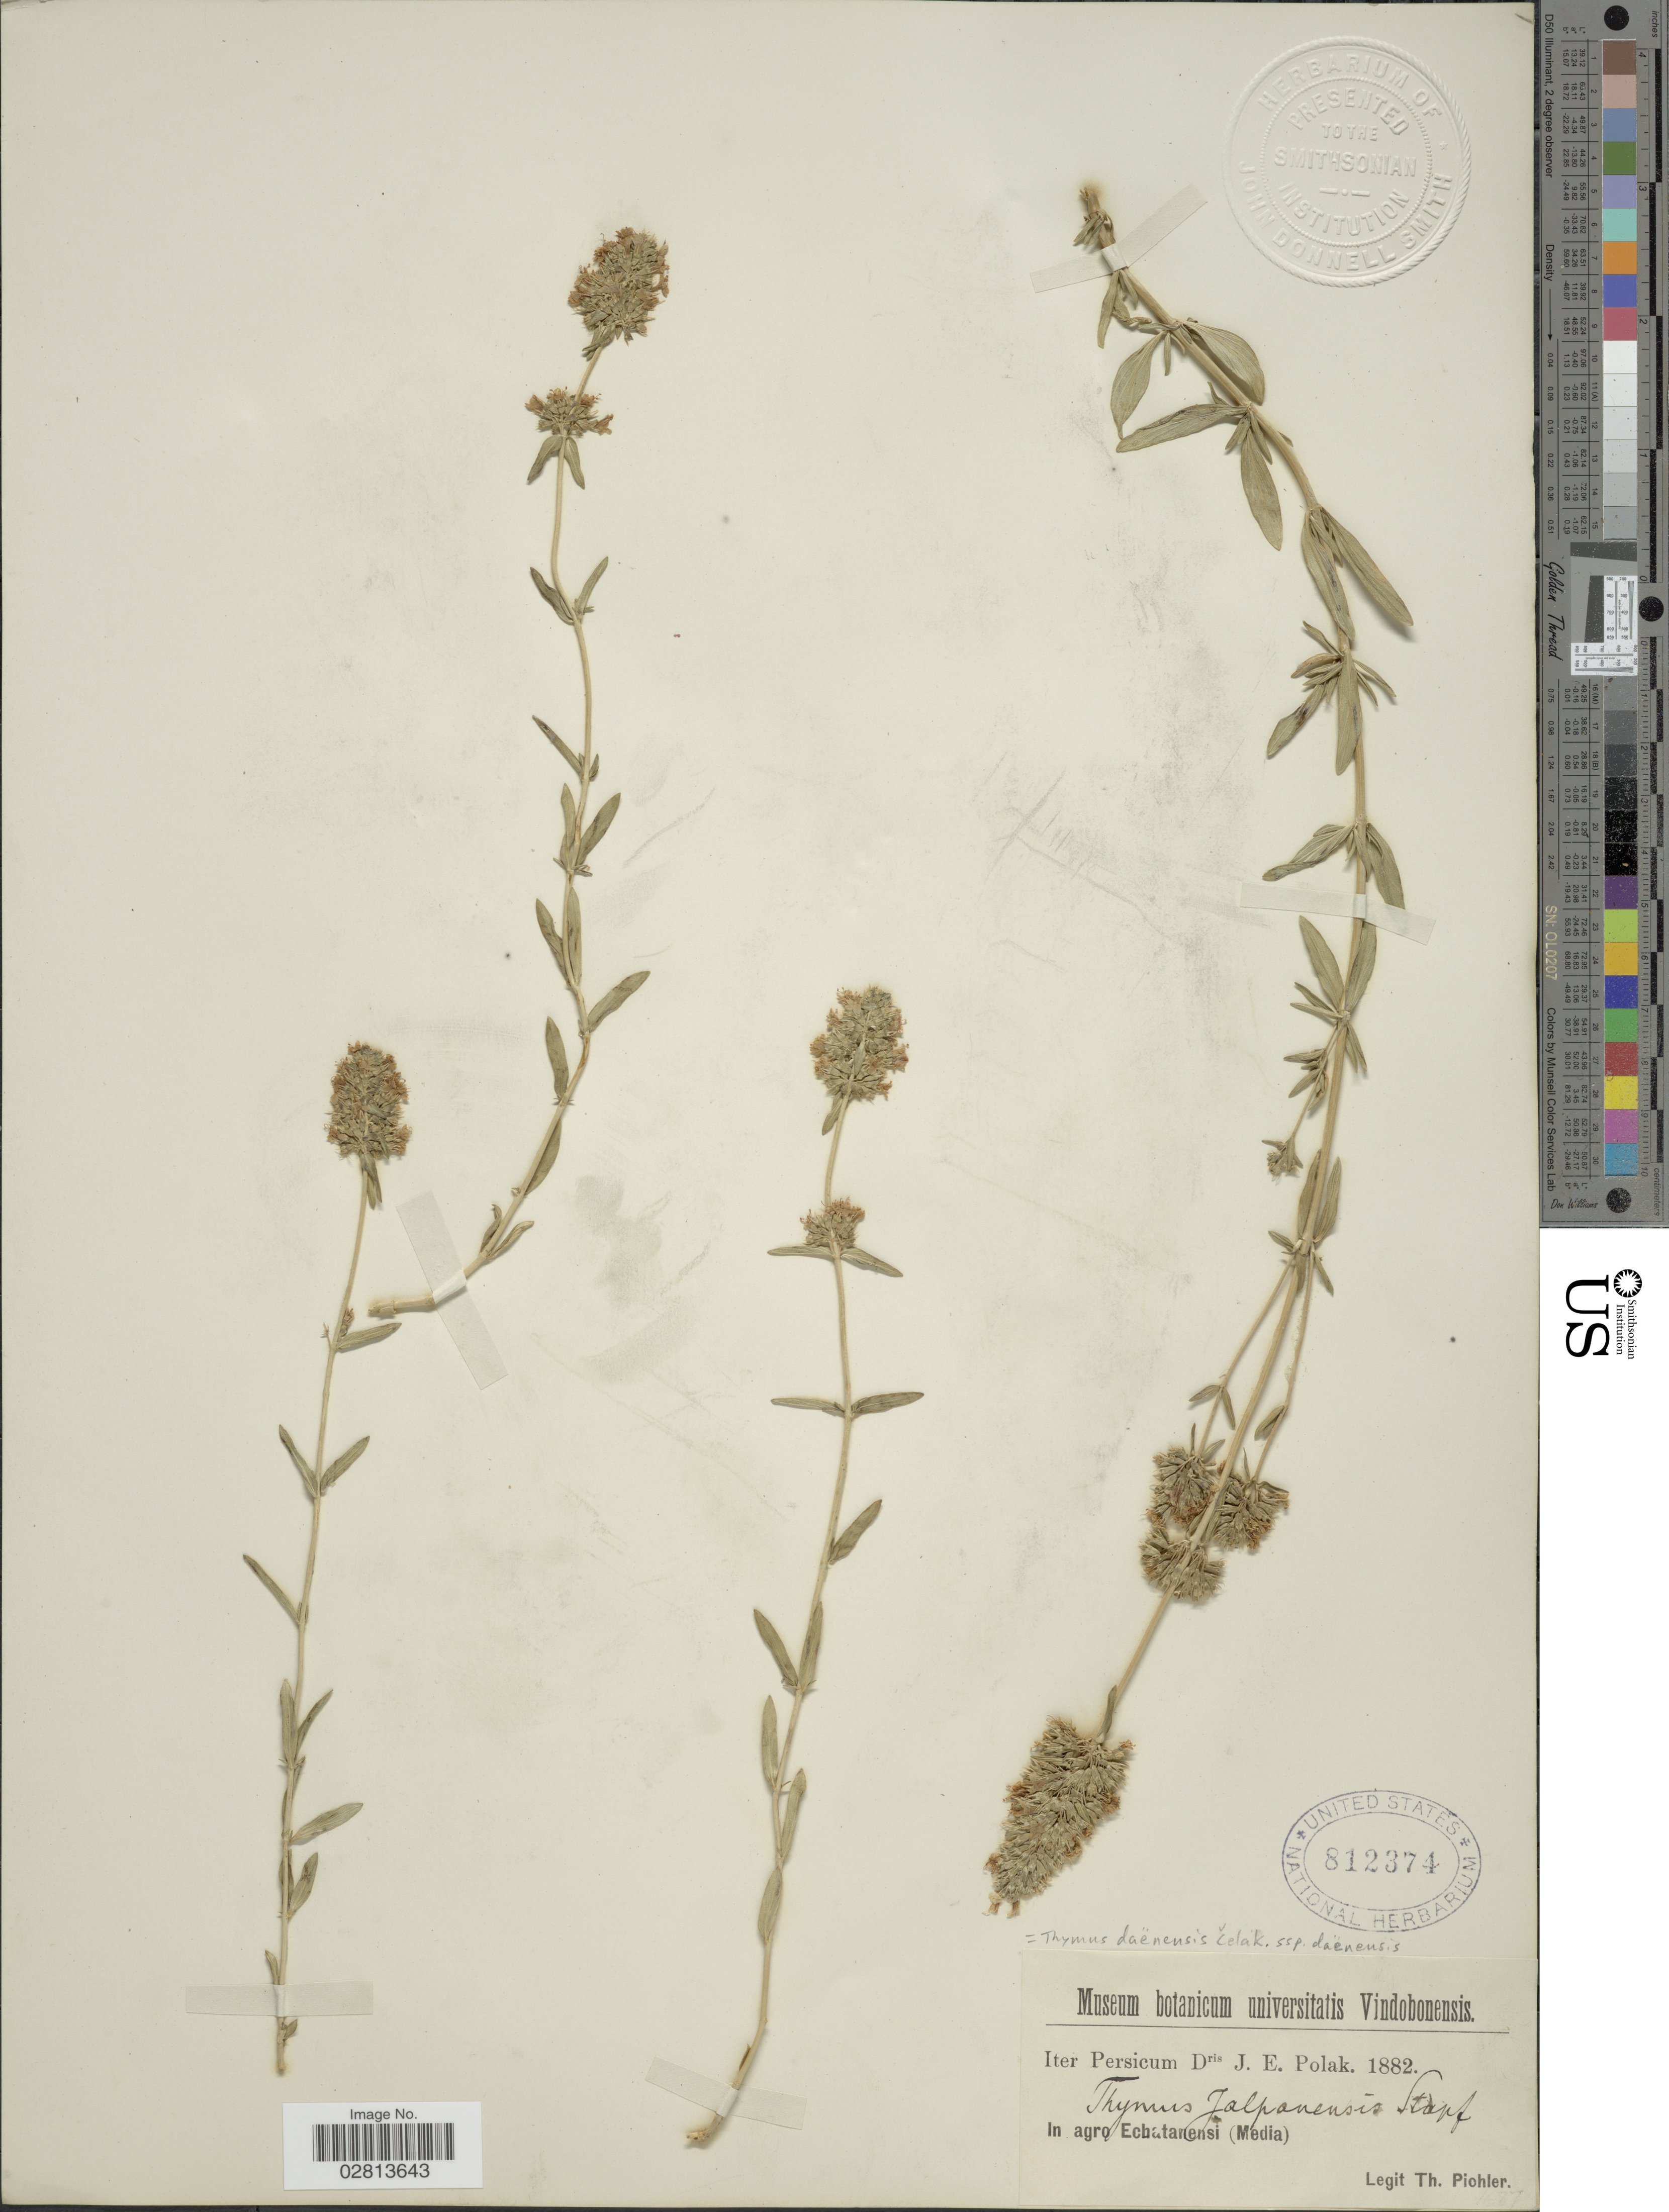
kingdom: Plantae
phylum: Tracheophyta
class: Magnoliopsida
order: Lamiales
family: Lamiaceae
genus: Thymus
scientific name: Thymus daenensis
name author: Čelak.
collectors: T. Pichler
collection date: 1882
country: Iran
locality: Persicum. In agro Ecbatanensi (Media).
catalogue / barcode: US 812374